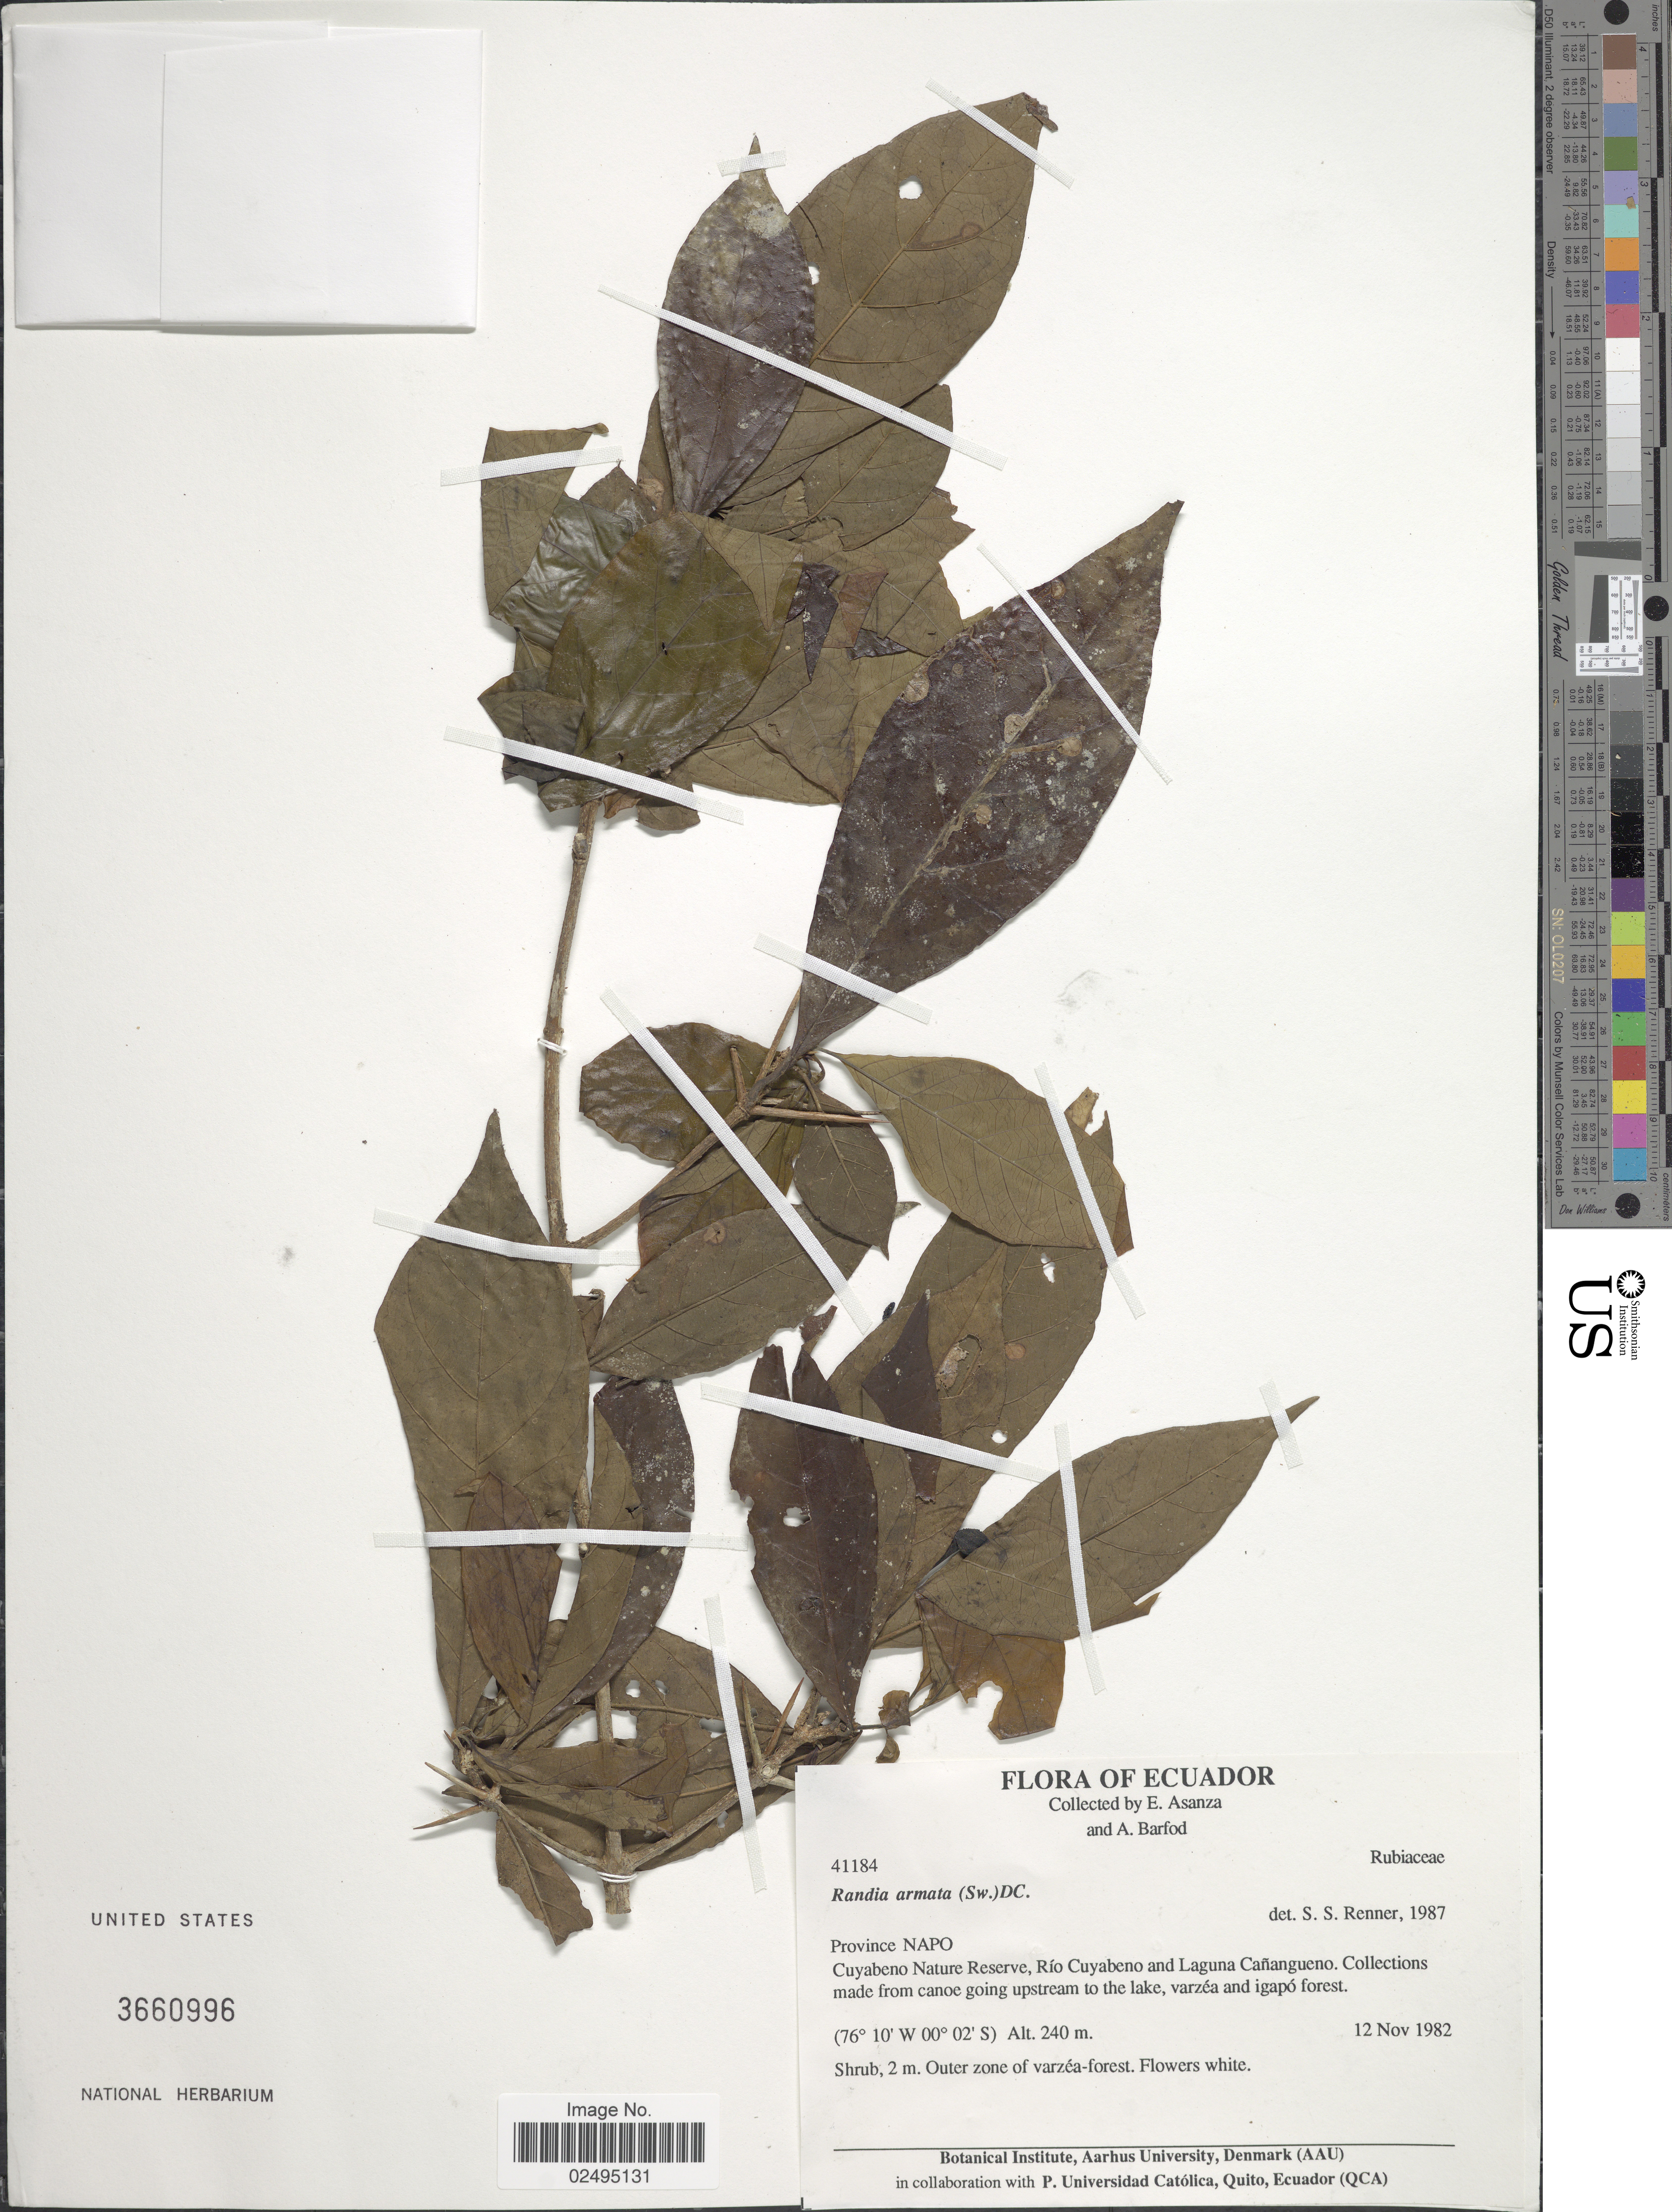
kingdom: Plantae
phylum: Tracheophyta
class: Magnoliopsida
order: Gentianales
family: Rubiaceae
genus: Randia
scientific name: Randia armata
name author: (Sw.) DC.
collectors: E. Asanza & A. Barford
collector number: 41184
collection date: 1982-11-12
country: Ecuador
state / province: Napo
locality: Cuyabeno Nature Reserve, Rio Cuyabeno and Laguna Canangueno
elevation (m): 240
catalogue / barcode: US 3660996